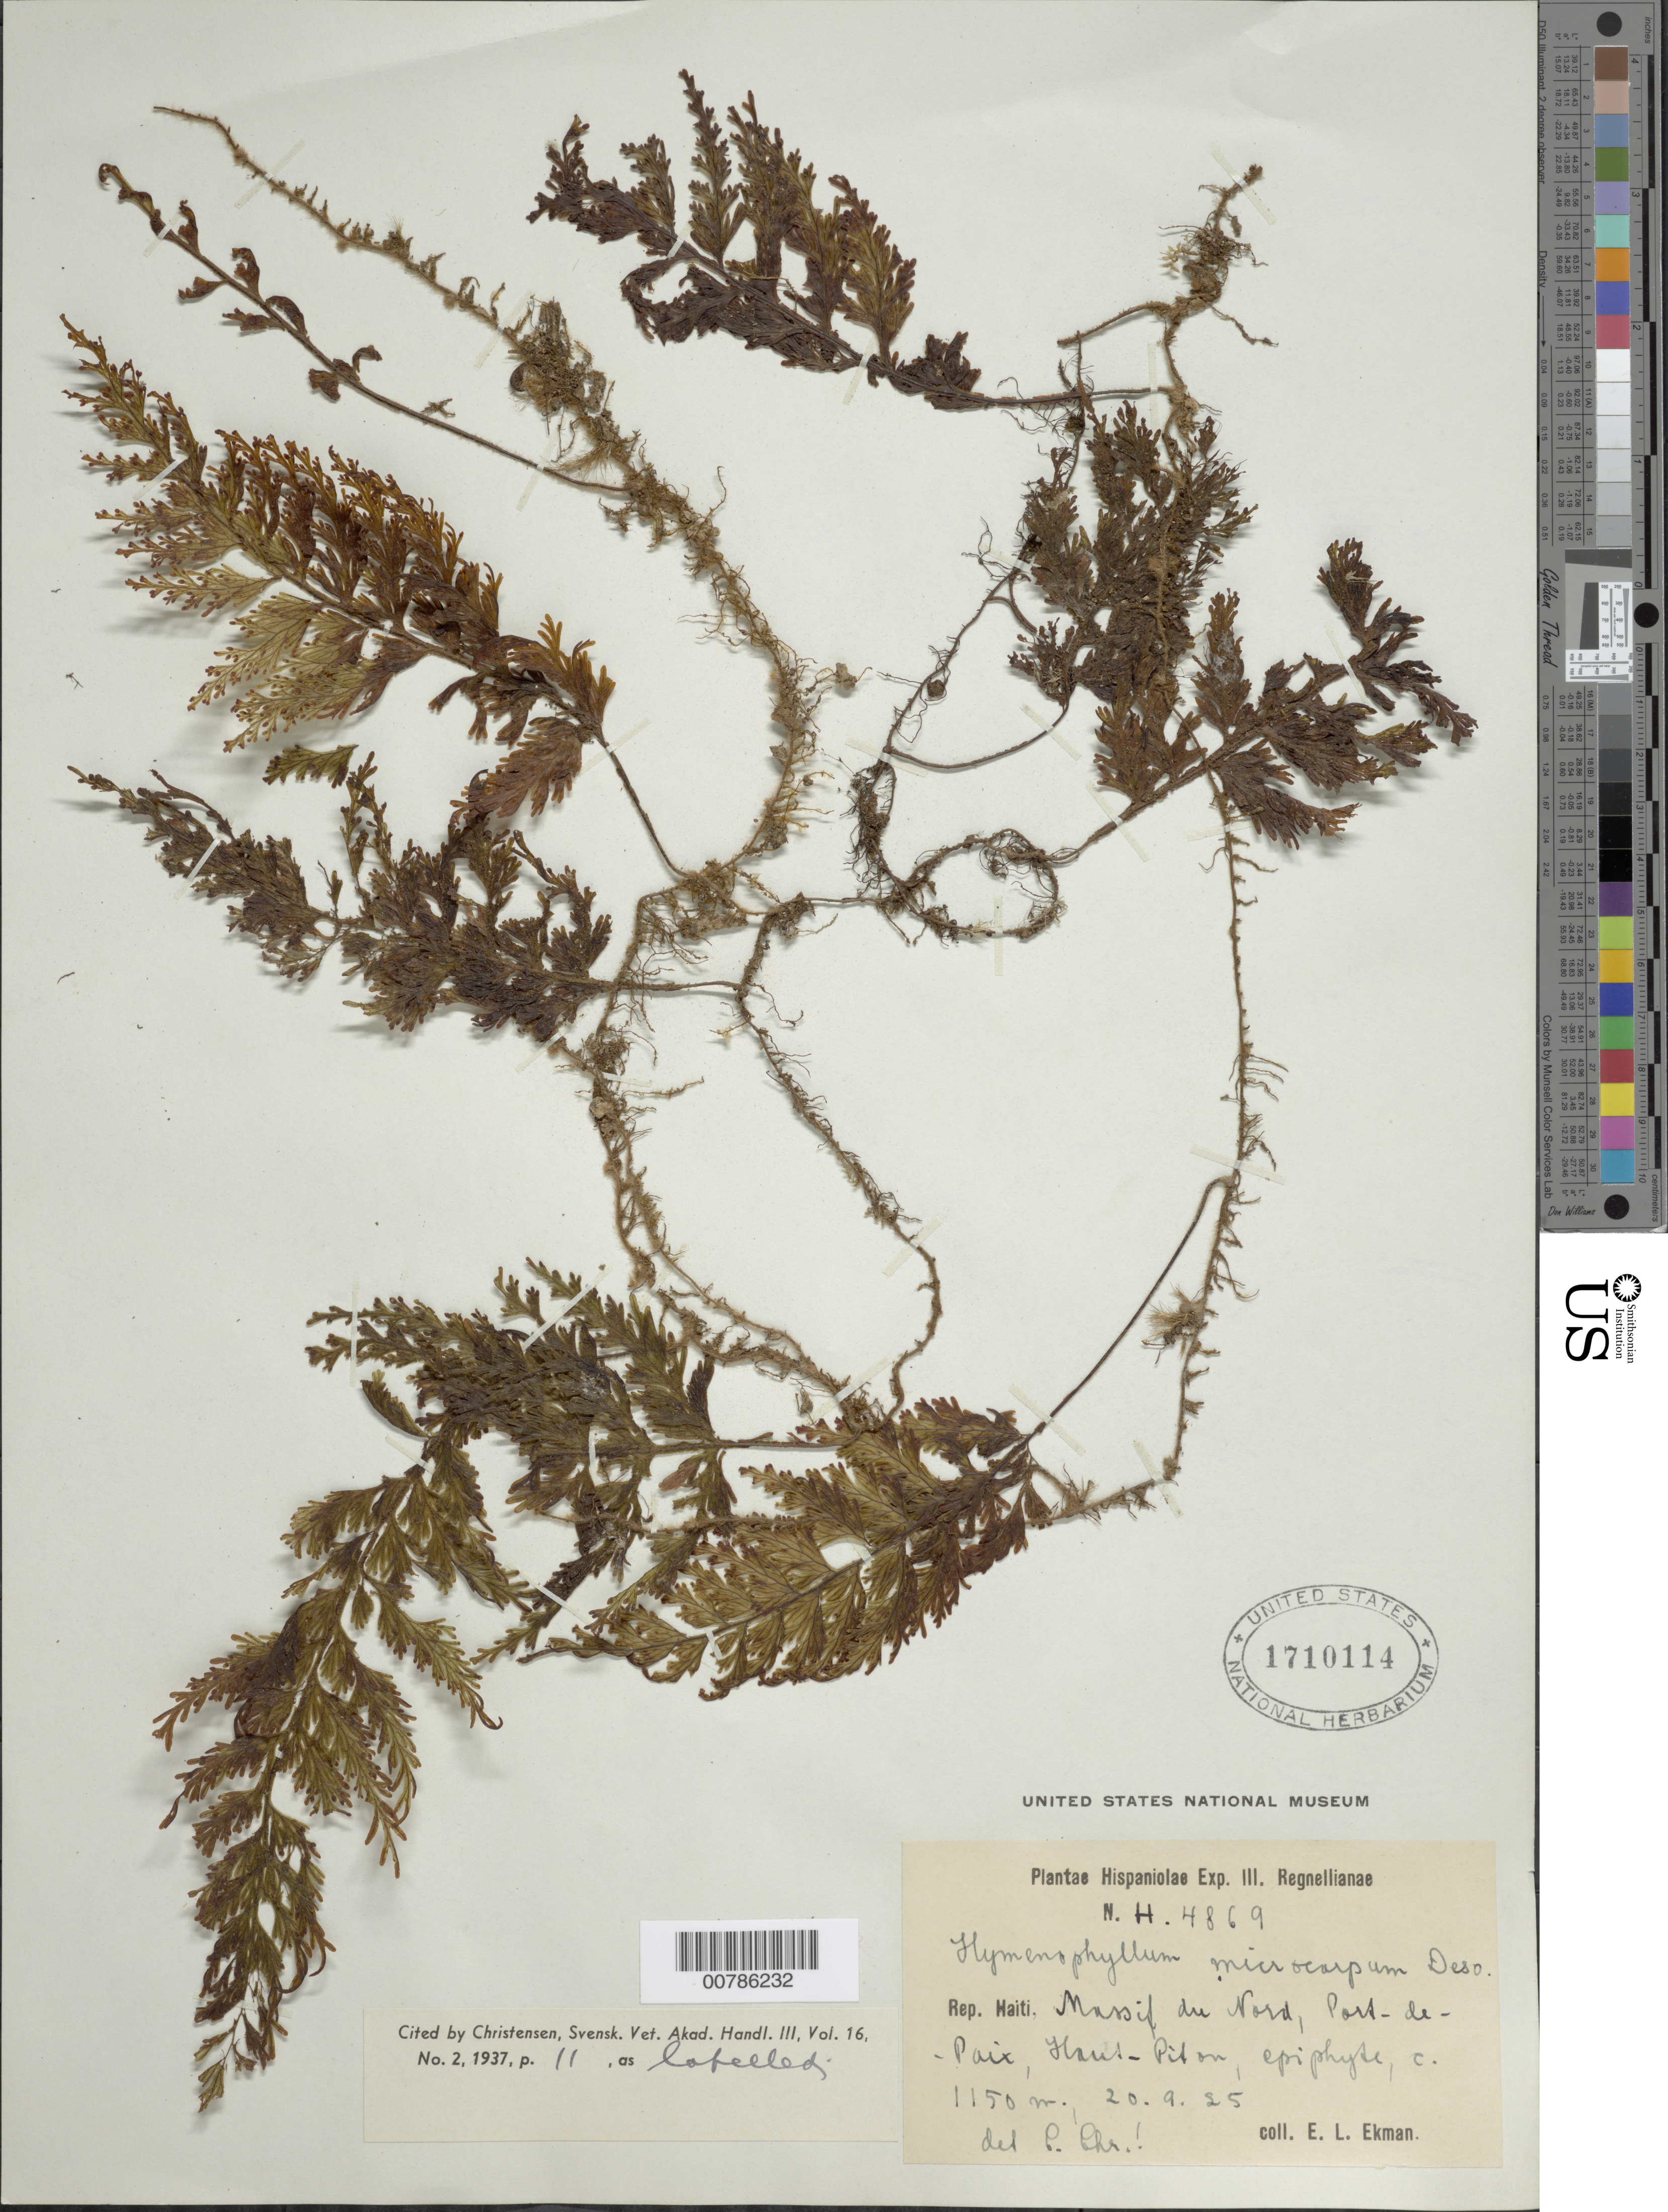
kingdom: Plantae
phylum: Tracheophyta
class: Polypodiopsida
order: Hymenophyllales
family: Hymenophyllaceae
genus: Hymenophyllum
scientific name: Hymenophyllum microcarpum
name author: (Desv.) Lellinger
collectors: E. L. Ekman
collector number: H 4869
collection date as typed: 20 Sep 1925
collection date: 1925-09-20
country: Haiti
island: Hispaniola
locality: Massif du Nord, Port-au-Paix, Haut-Piton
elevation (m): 1150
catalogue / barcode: US 1710114